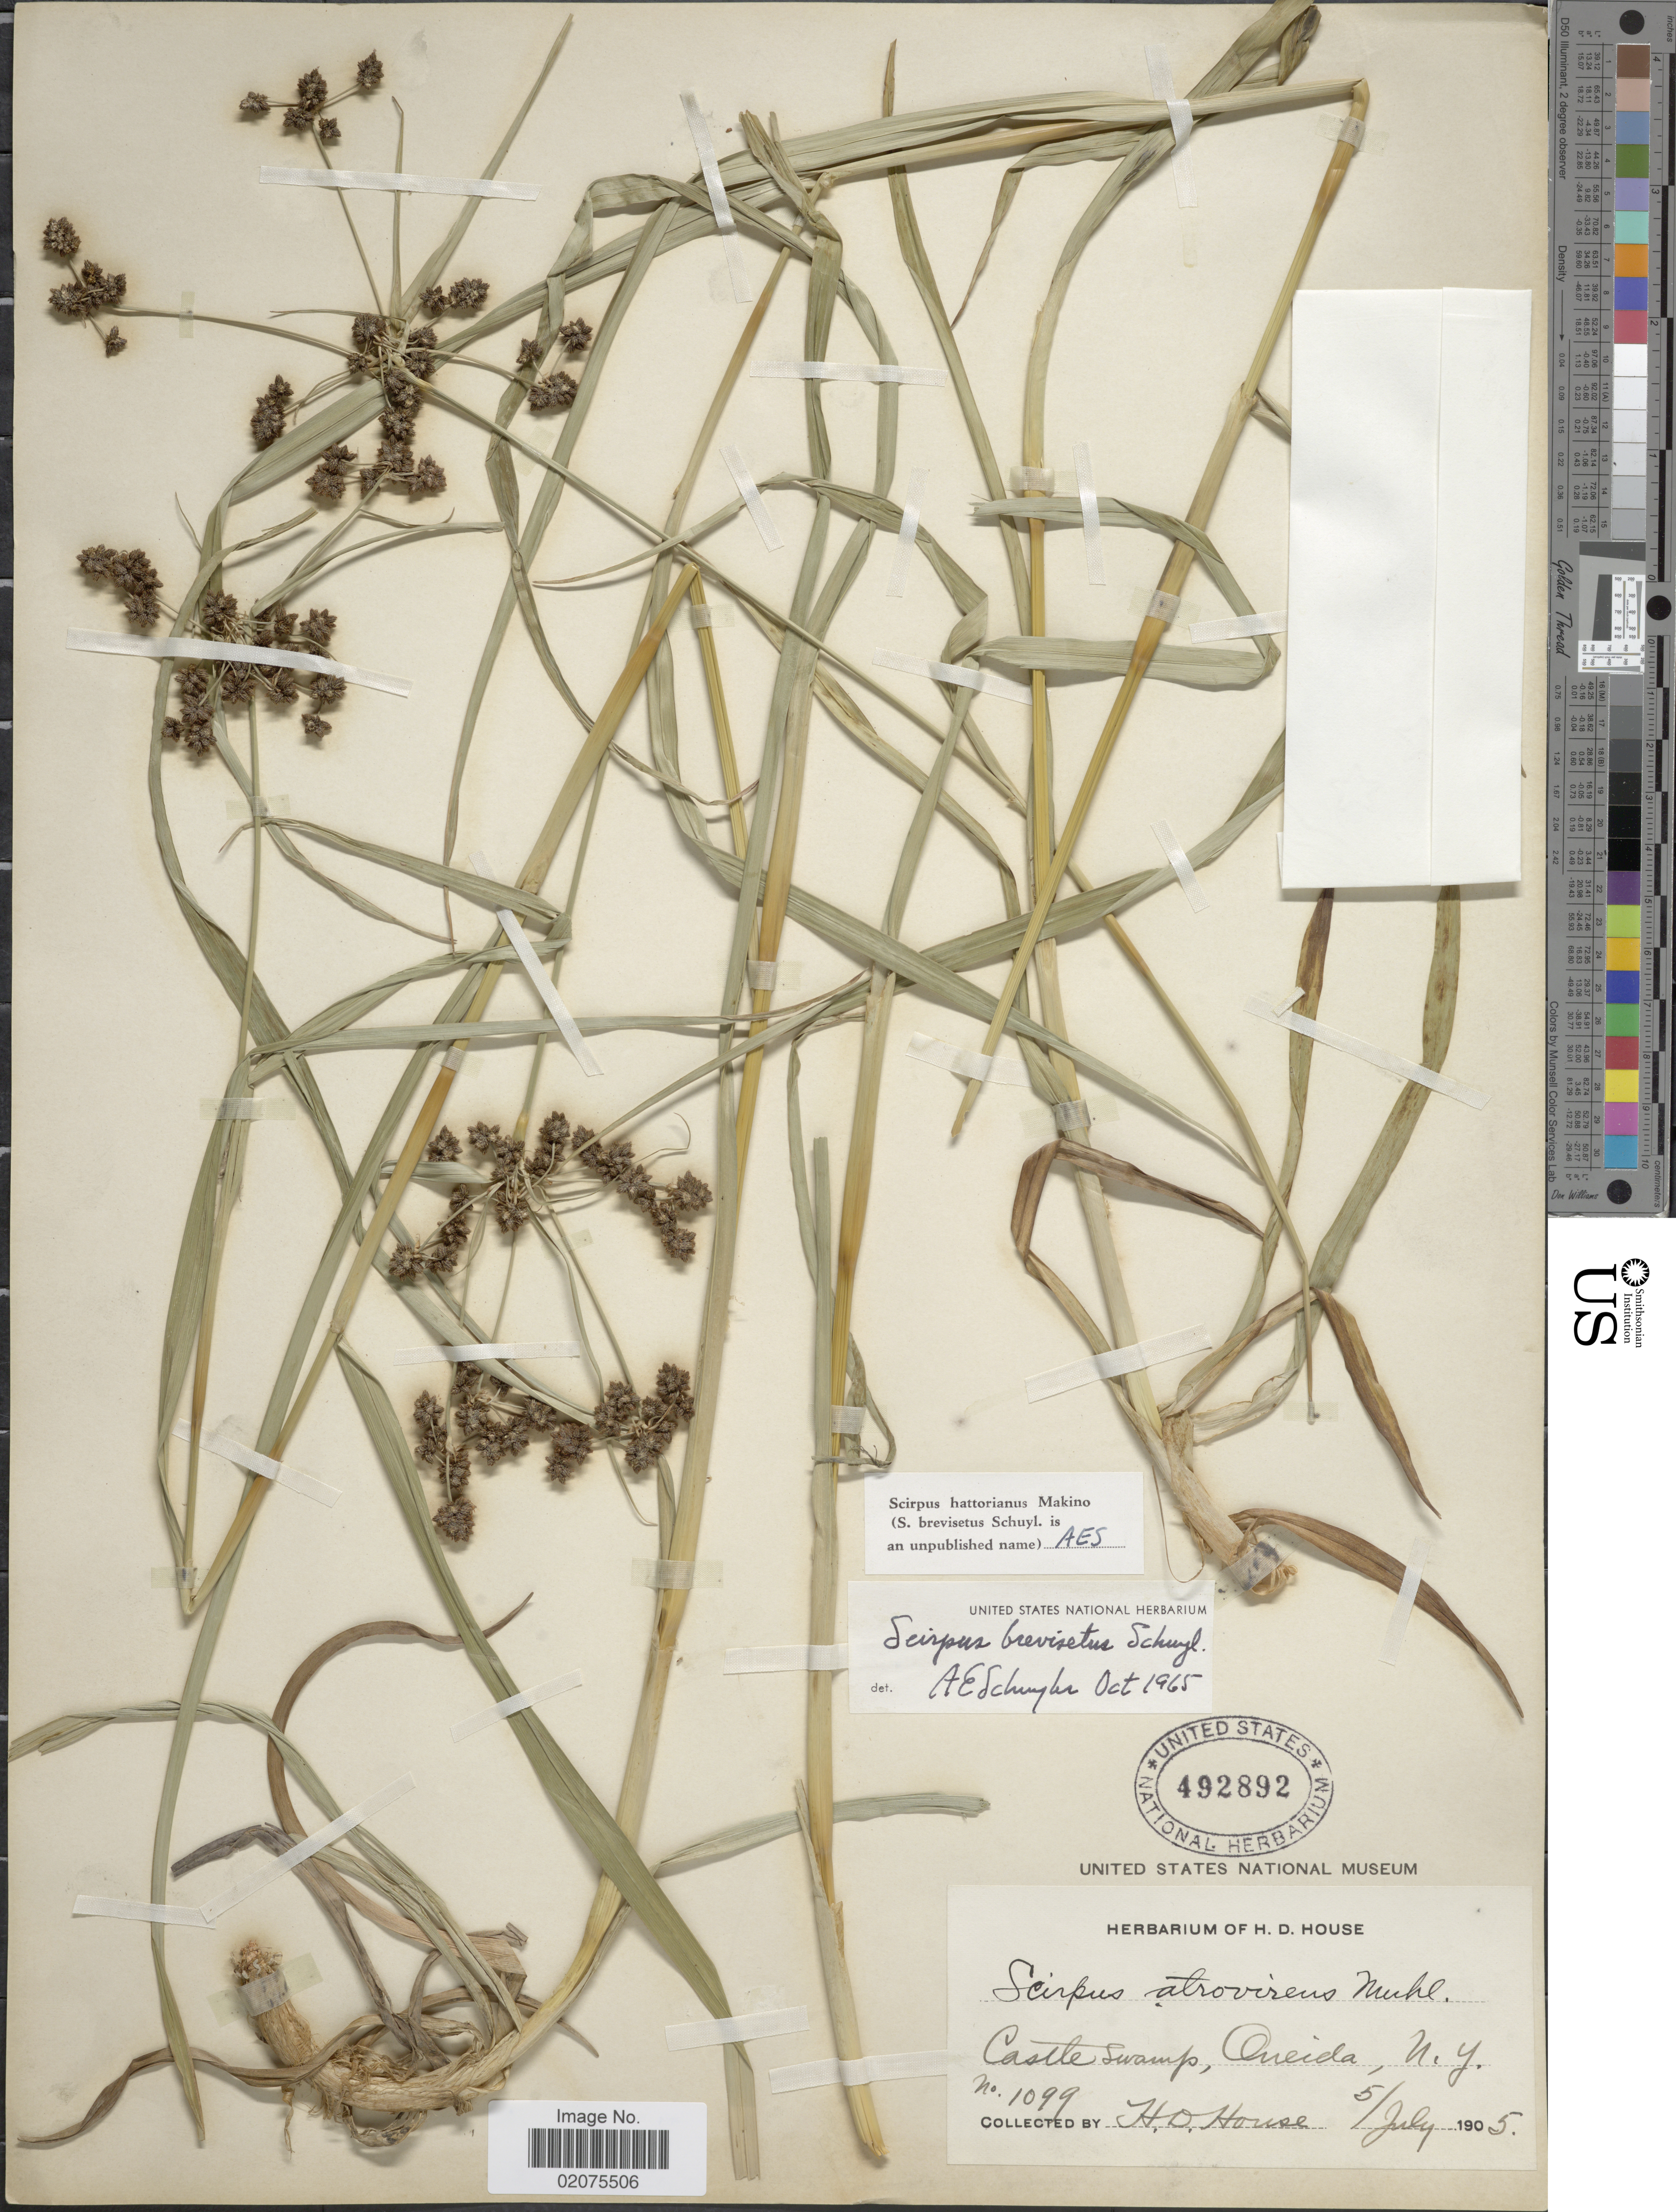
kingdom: Plantae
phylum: Tracheophyta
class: Liliopsida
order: Poales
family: Cyperaceae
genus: Scirpus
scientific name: Scirpus hattorianus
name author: Makino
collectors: H. D. House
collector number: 1099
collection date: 1905-07-05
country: United States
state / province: New York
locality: Castle Swamp, Oneida, N. Y.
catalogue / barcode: US 492892